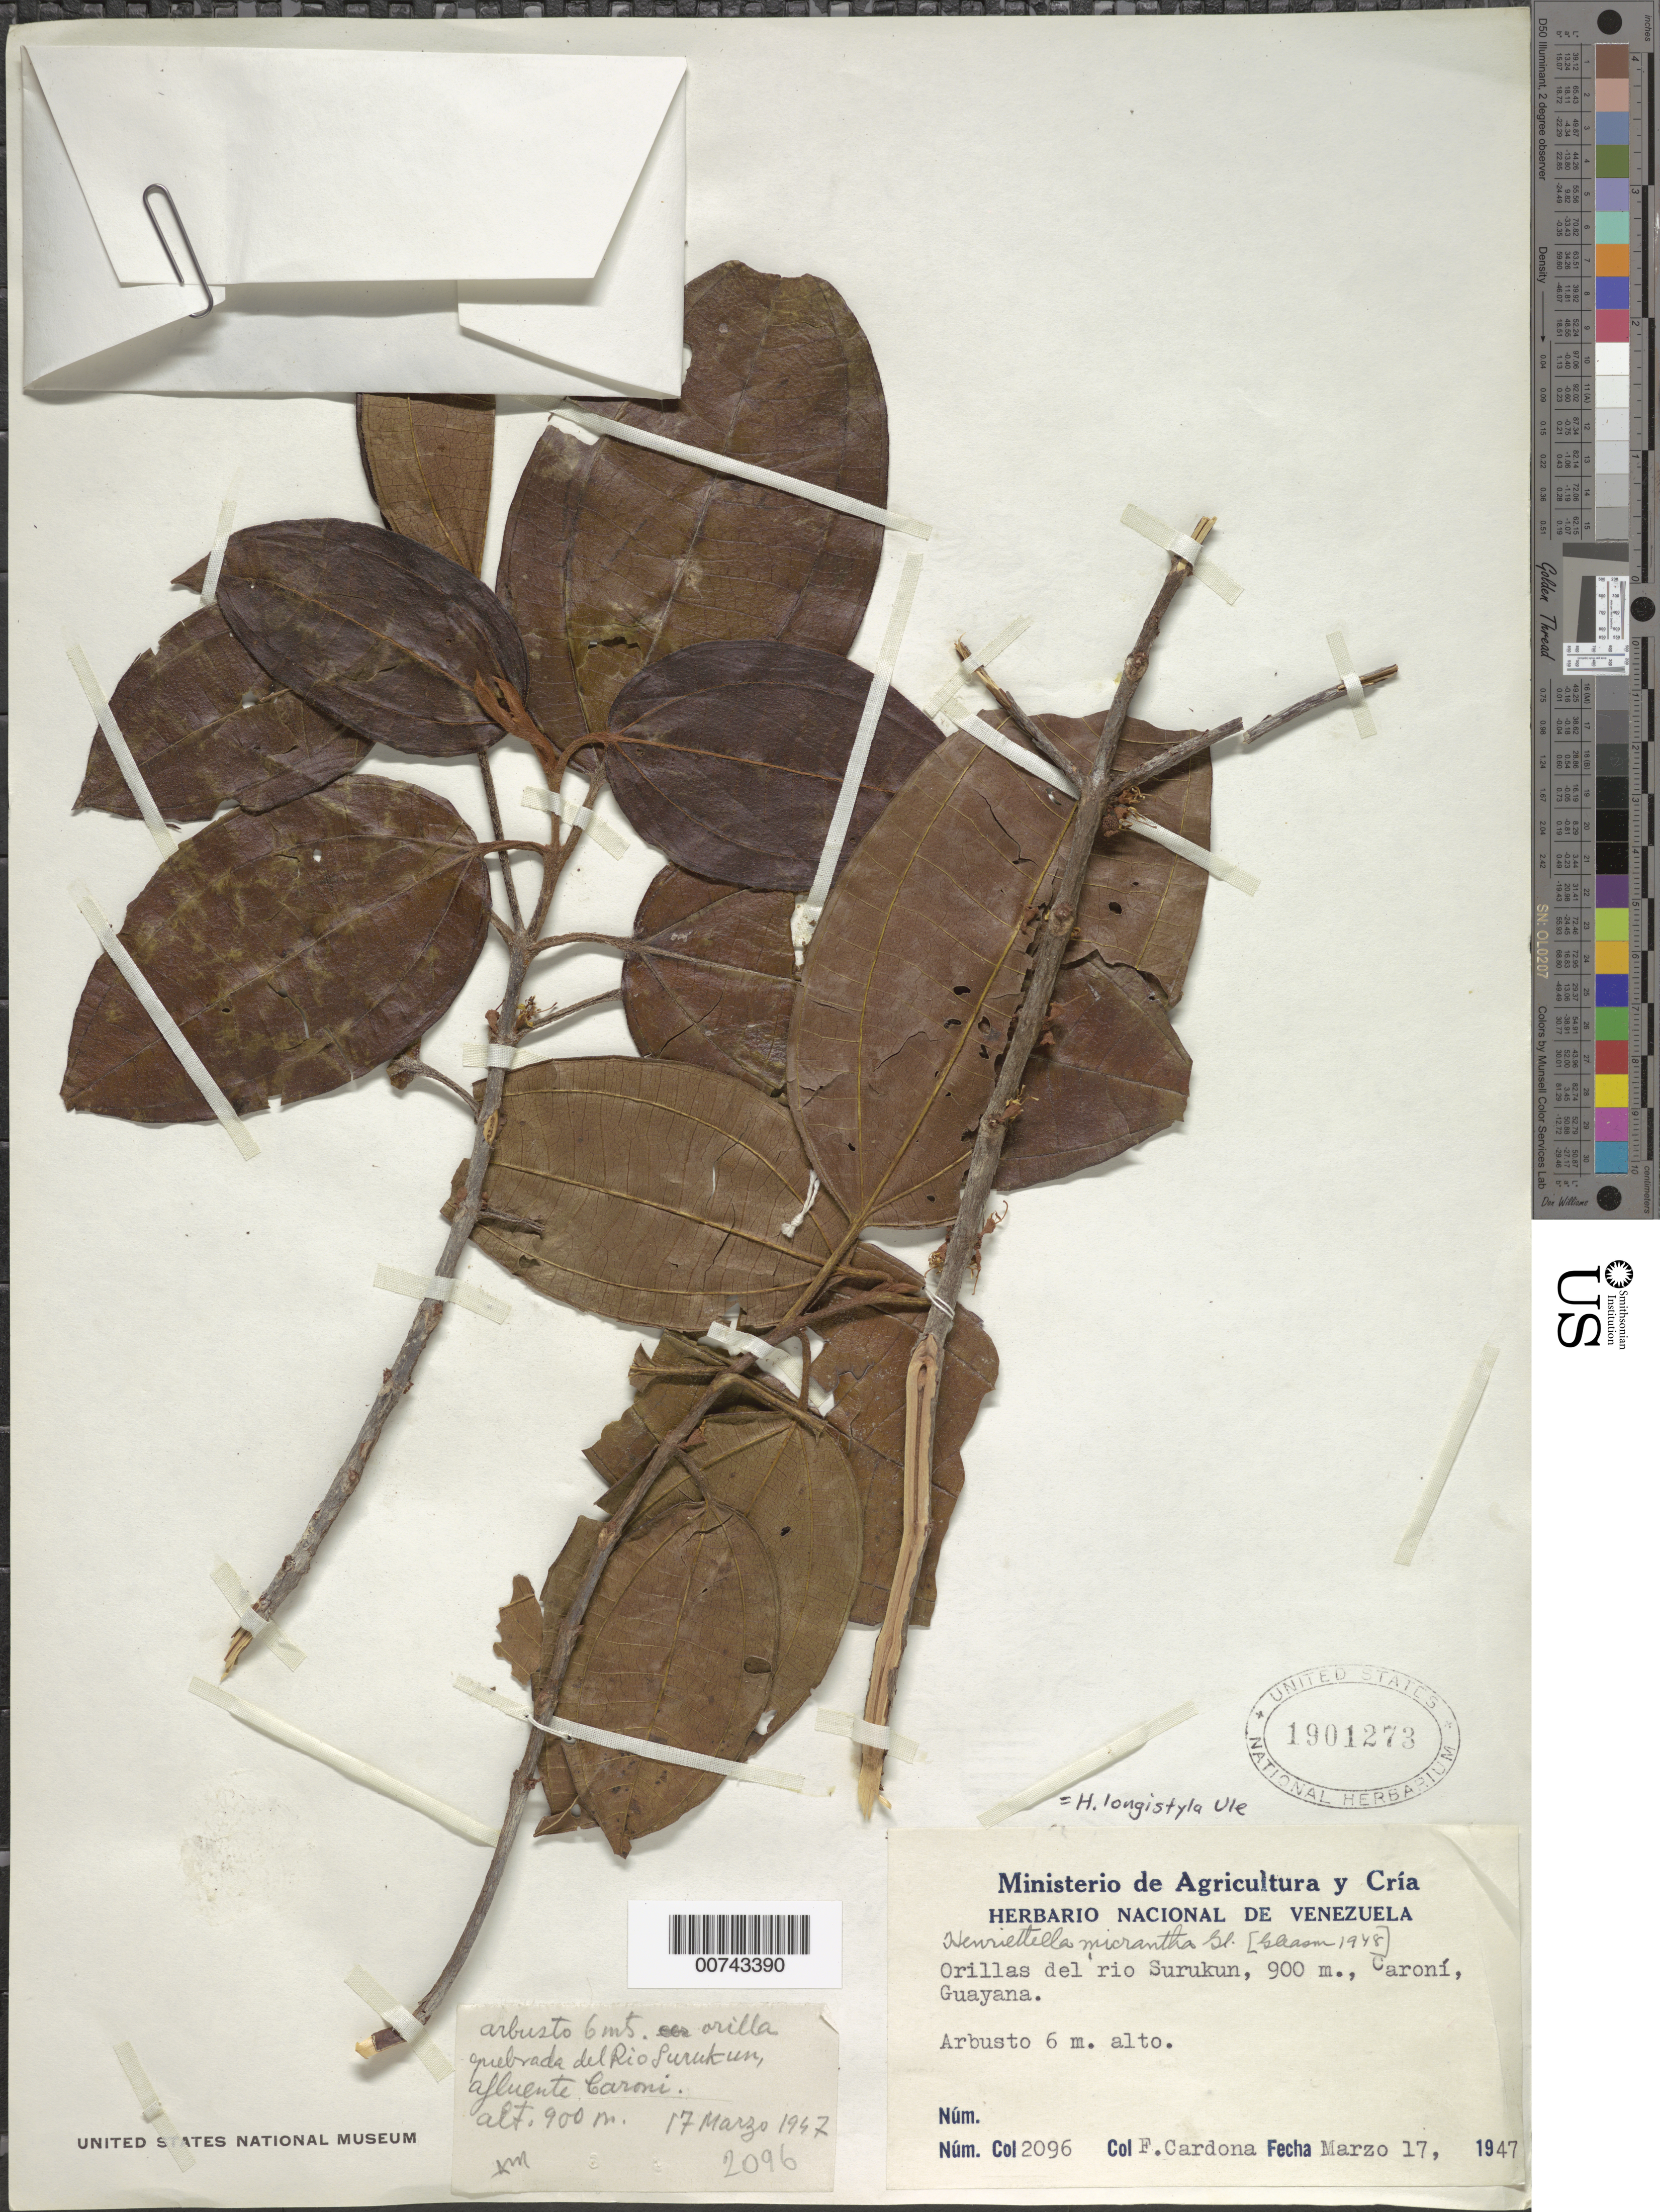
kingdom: Plantae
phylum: Tracheophyta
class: Magnoliopsida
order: Myrtales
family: Melastomataceae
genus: Henriettea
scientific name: Henriettea ovata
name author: (Cogn.) Penneys et al.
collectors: F. Cardona Puig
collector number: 2096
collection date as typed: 17-Mar-47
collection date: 1947-03-17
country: Venezuela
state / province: Bolívar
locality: Río Surukun (Río Caroní), campamento Perai-tepuí, Guayana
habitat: Orillas del rio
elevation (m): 900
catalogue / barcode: US 1901273